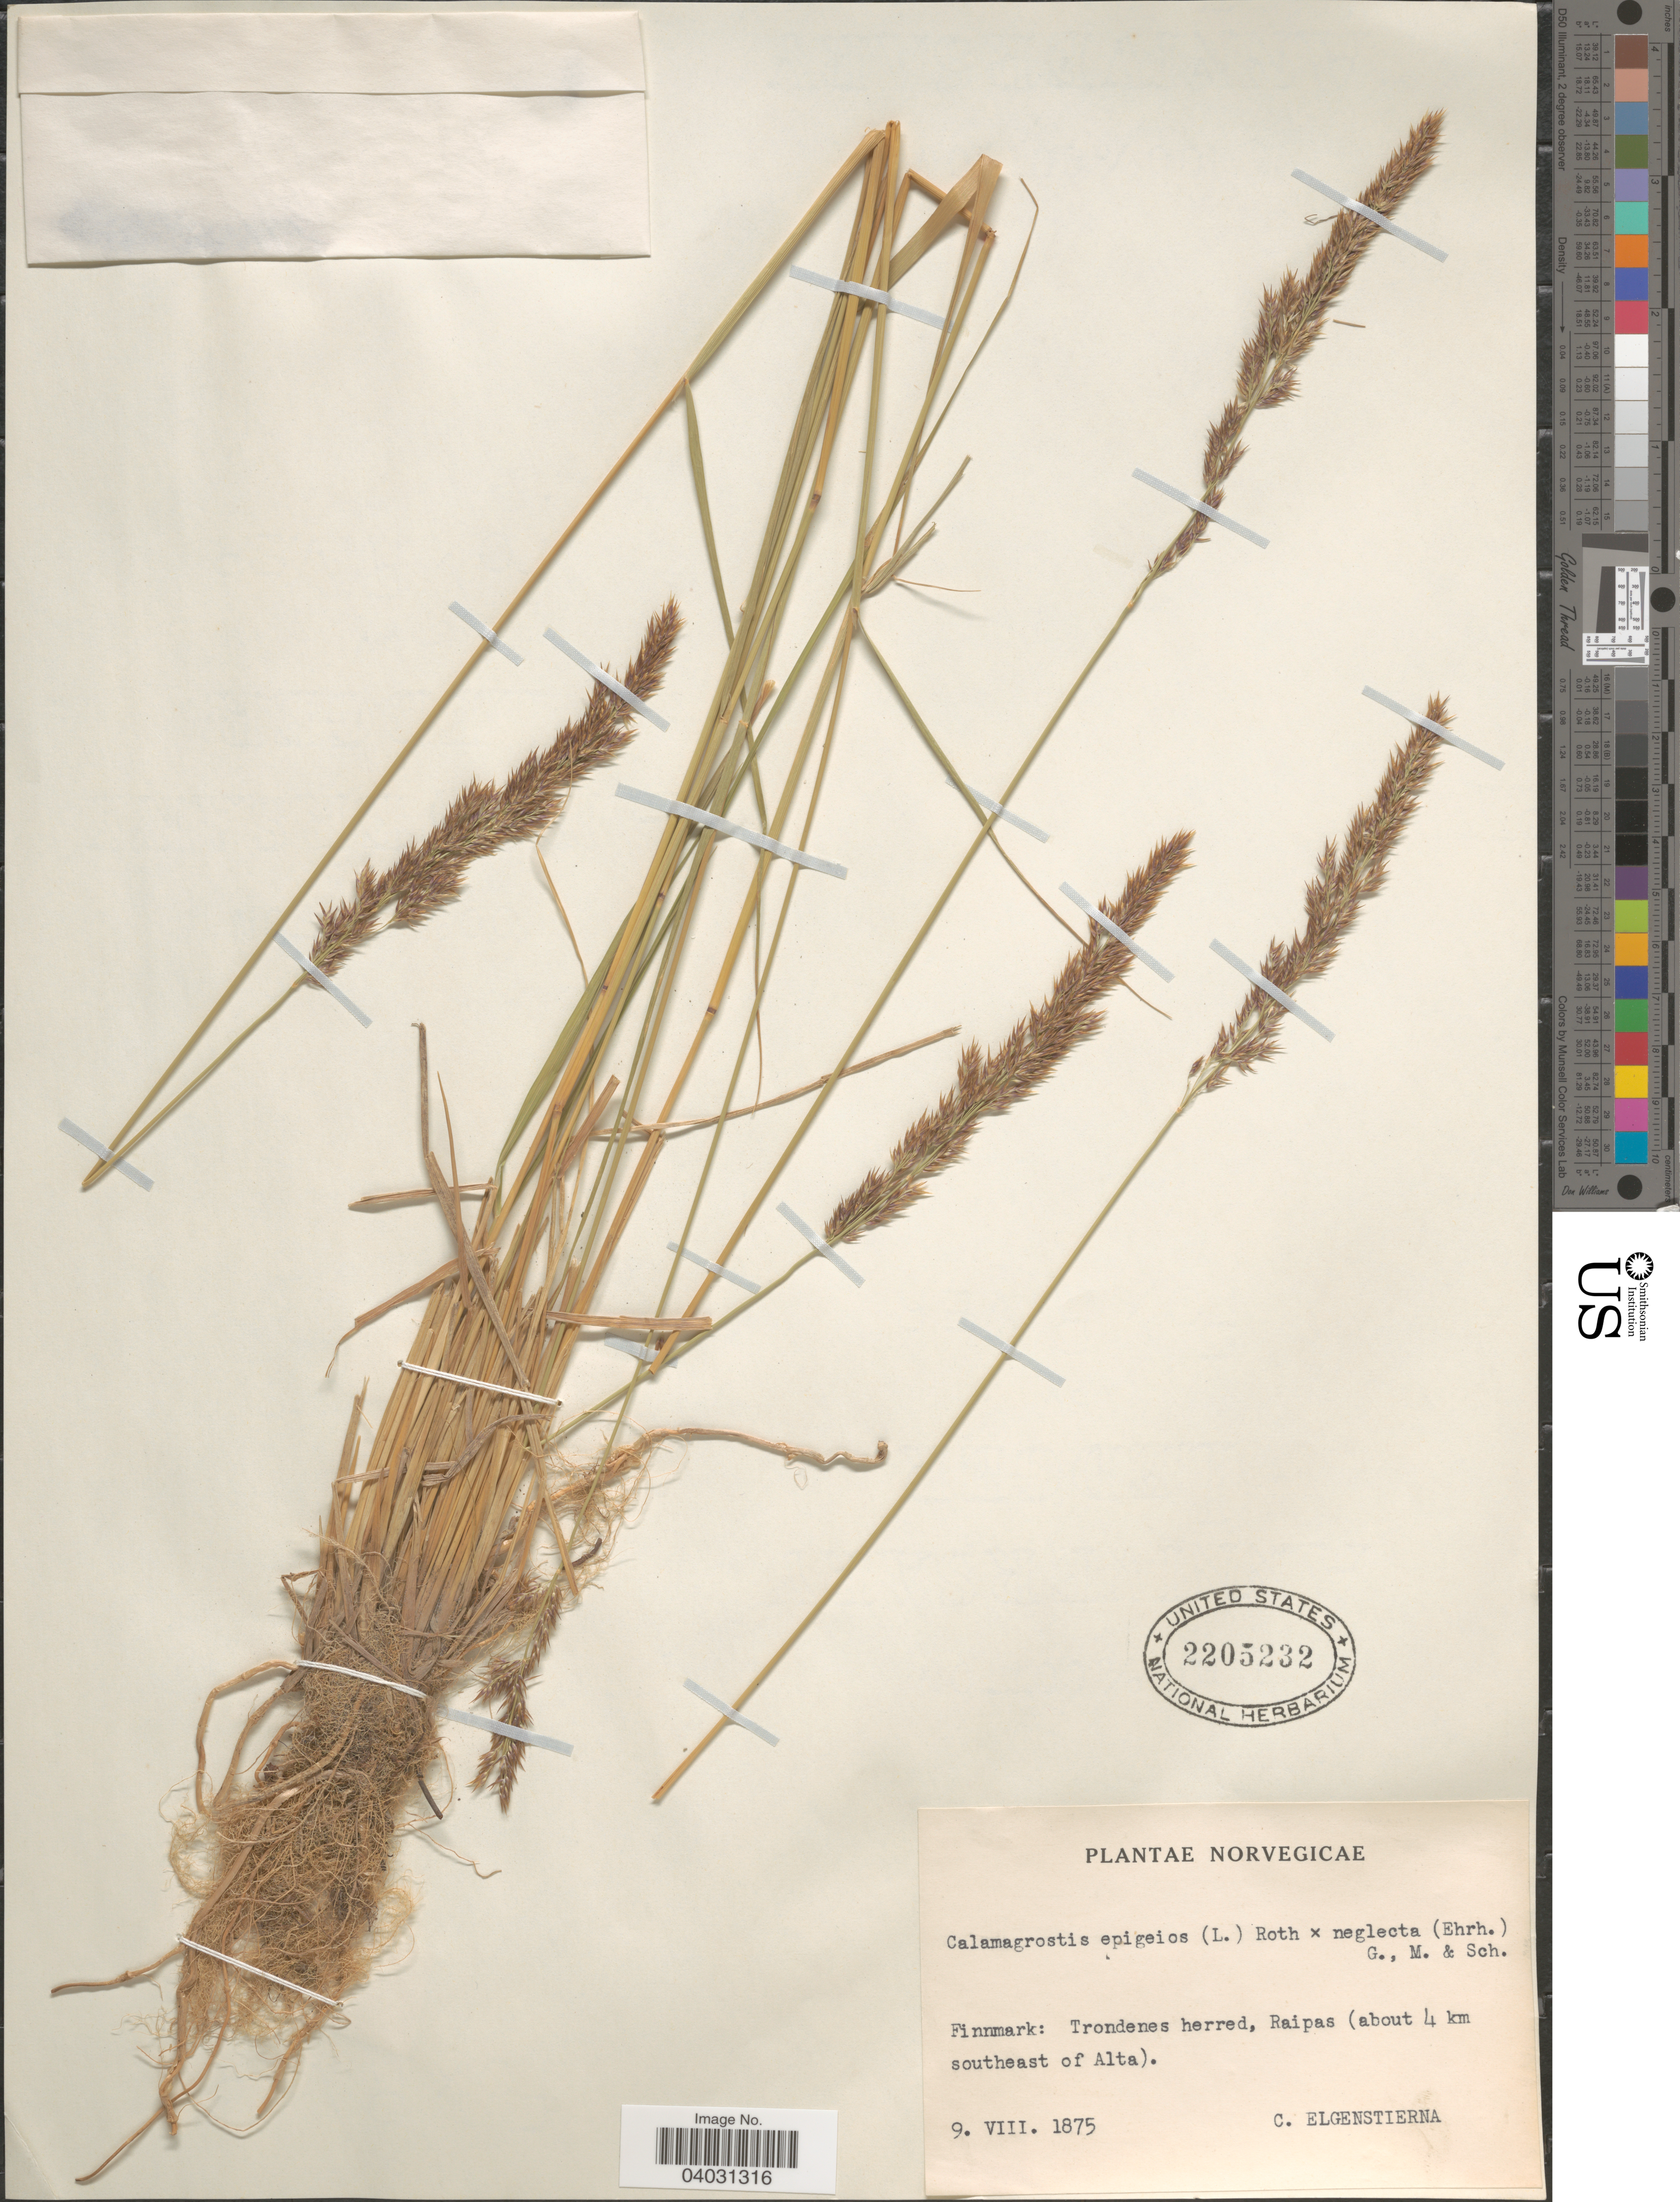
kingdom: Plantae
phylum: Tracheophyta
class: Liliopsida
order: Poales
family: Poaceae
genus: Calamagrostis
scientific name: Calamagrostis epigeios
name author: (L.) Roth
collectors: C. Elgenstierna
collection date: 1875-08-09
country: Norway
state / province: Finnmark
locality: Norvegicae. Trondenes herred, Raipas (about 4 km southeast of Alta).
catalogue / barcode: US 2205232